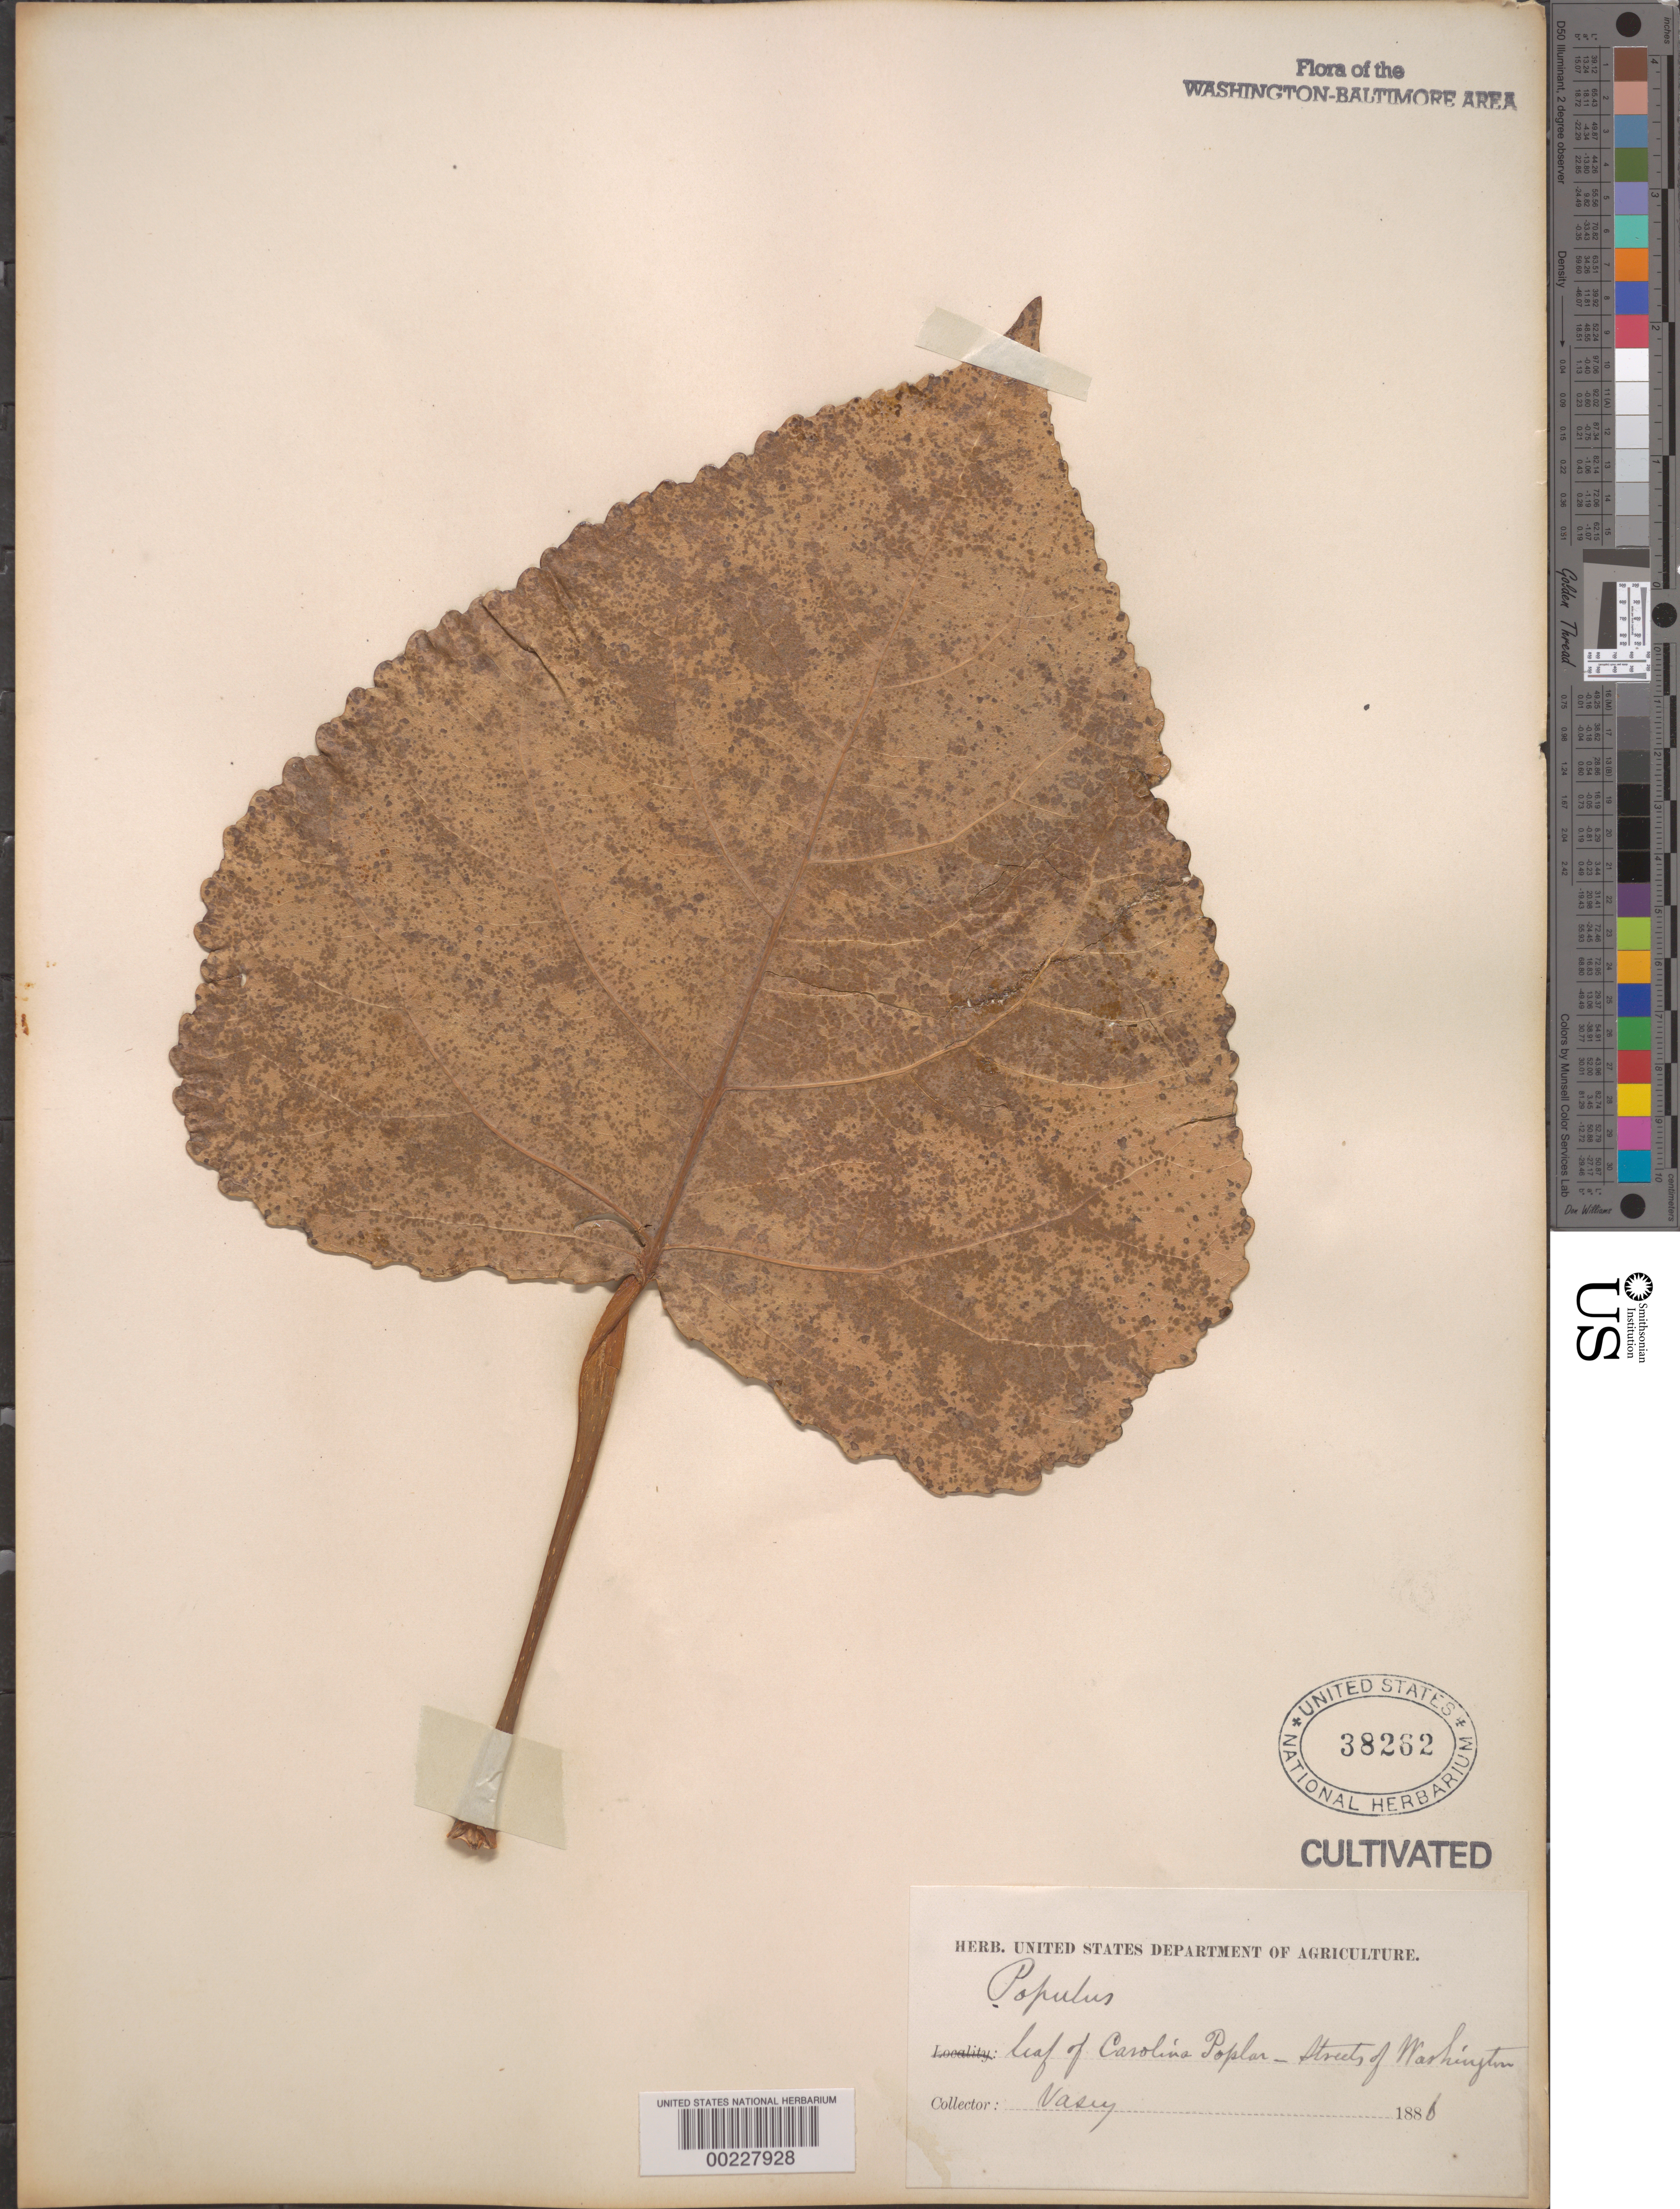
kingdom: Plantae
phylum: Tracheophyta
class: Magnoliopsida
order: Malpighiales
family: Salicaceae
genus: Populus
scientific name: Populus sp.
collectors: G. R. Vasey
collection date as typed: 1886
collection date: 1886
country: United States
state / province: District of Columbia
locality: Streets of Washington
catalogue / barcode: US 38286